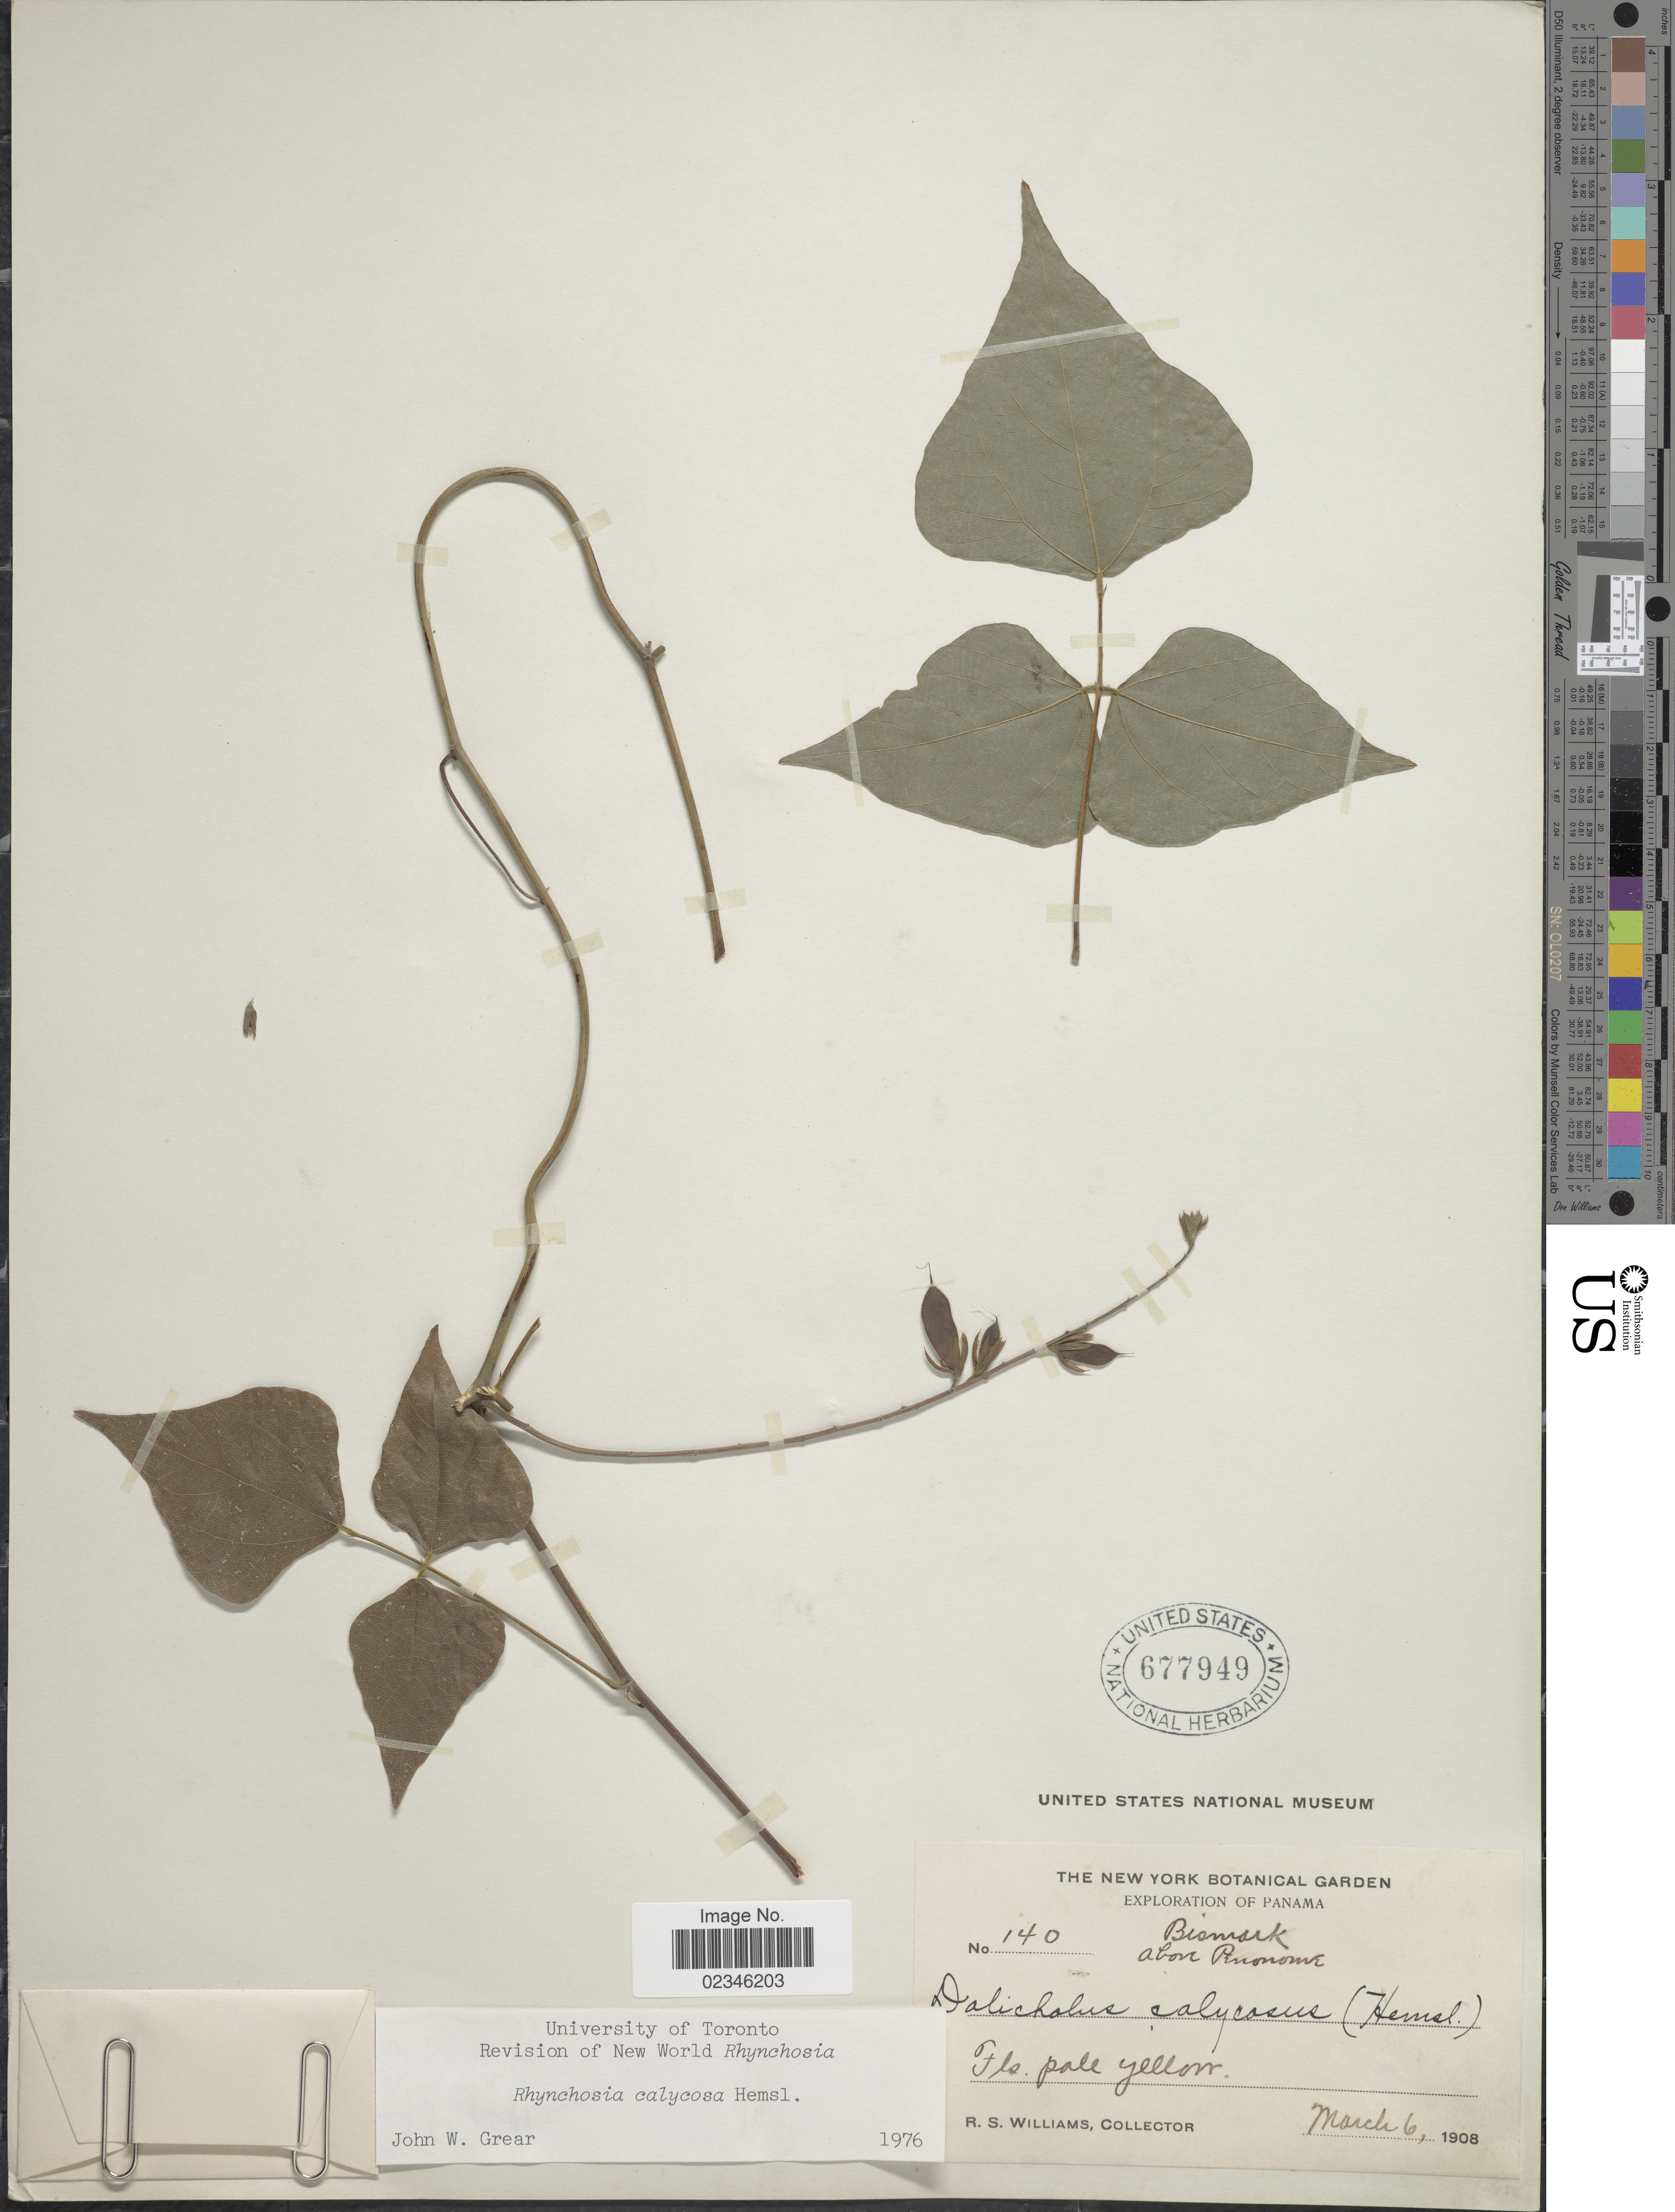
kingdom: Plantae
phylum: Tracheophyta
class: Magnoliopsida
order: Fabales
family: Fabaceae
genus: Rhynchosia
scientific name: Rhynchosia calycosa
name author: Hemsl.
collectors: R. S. Williams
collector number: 140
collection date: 1908-03-06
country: Panama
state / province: Coclé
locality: Bismark above Penonome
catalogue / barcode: US 677949